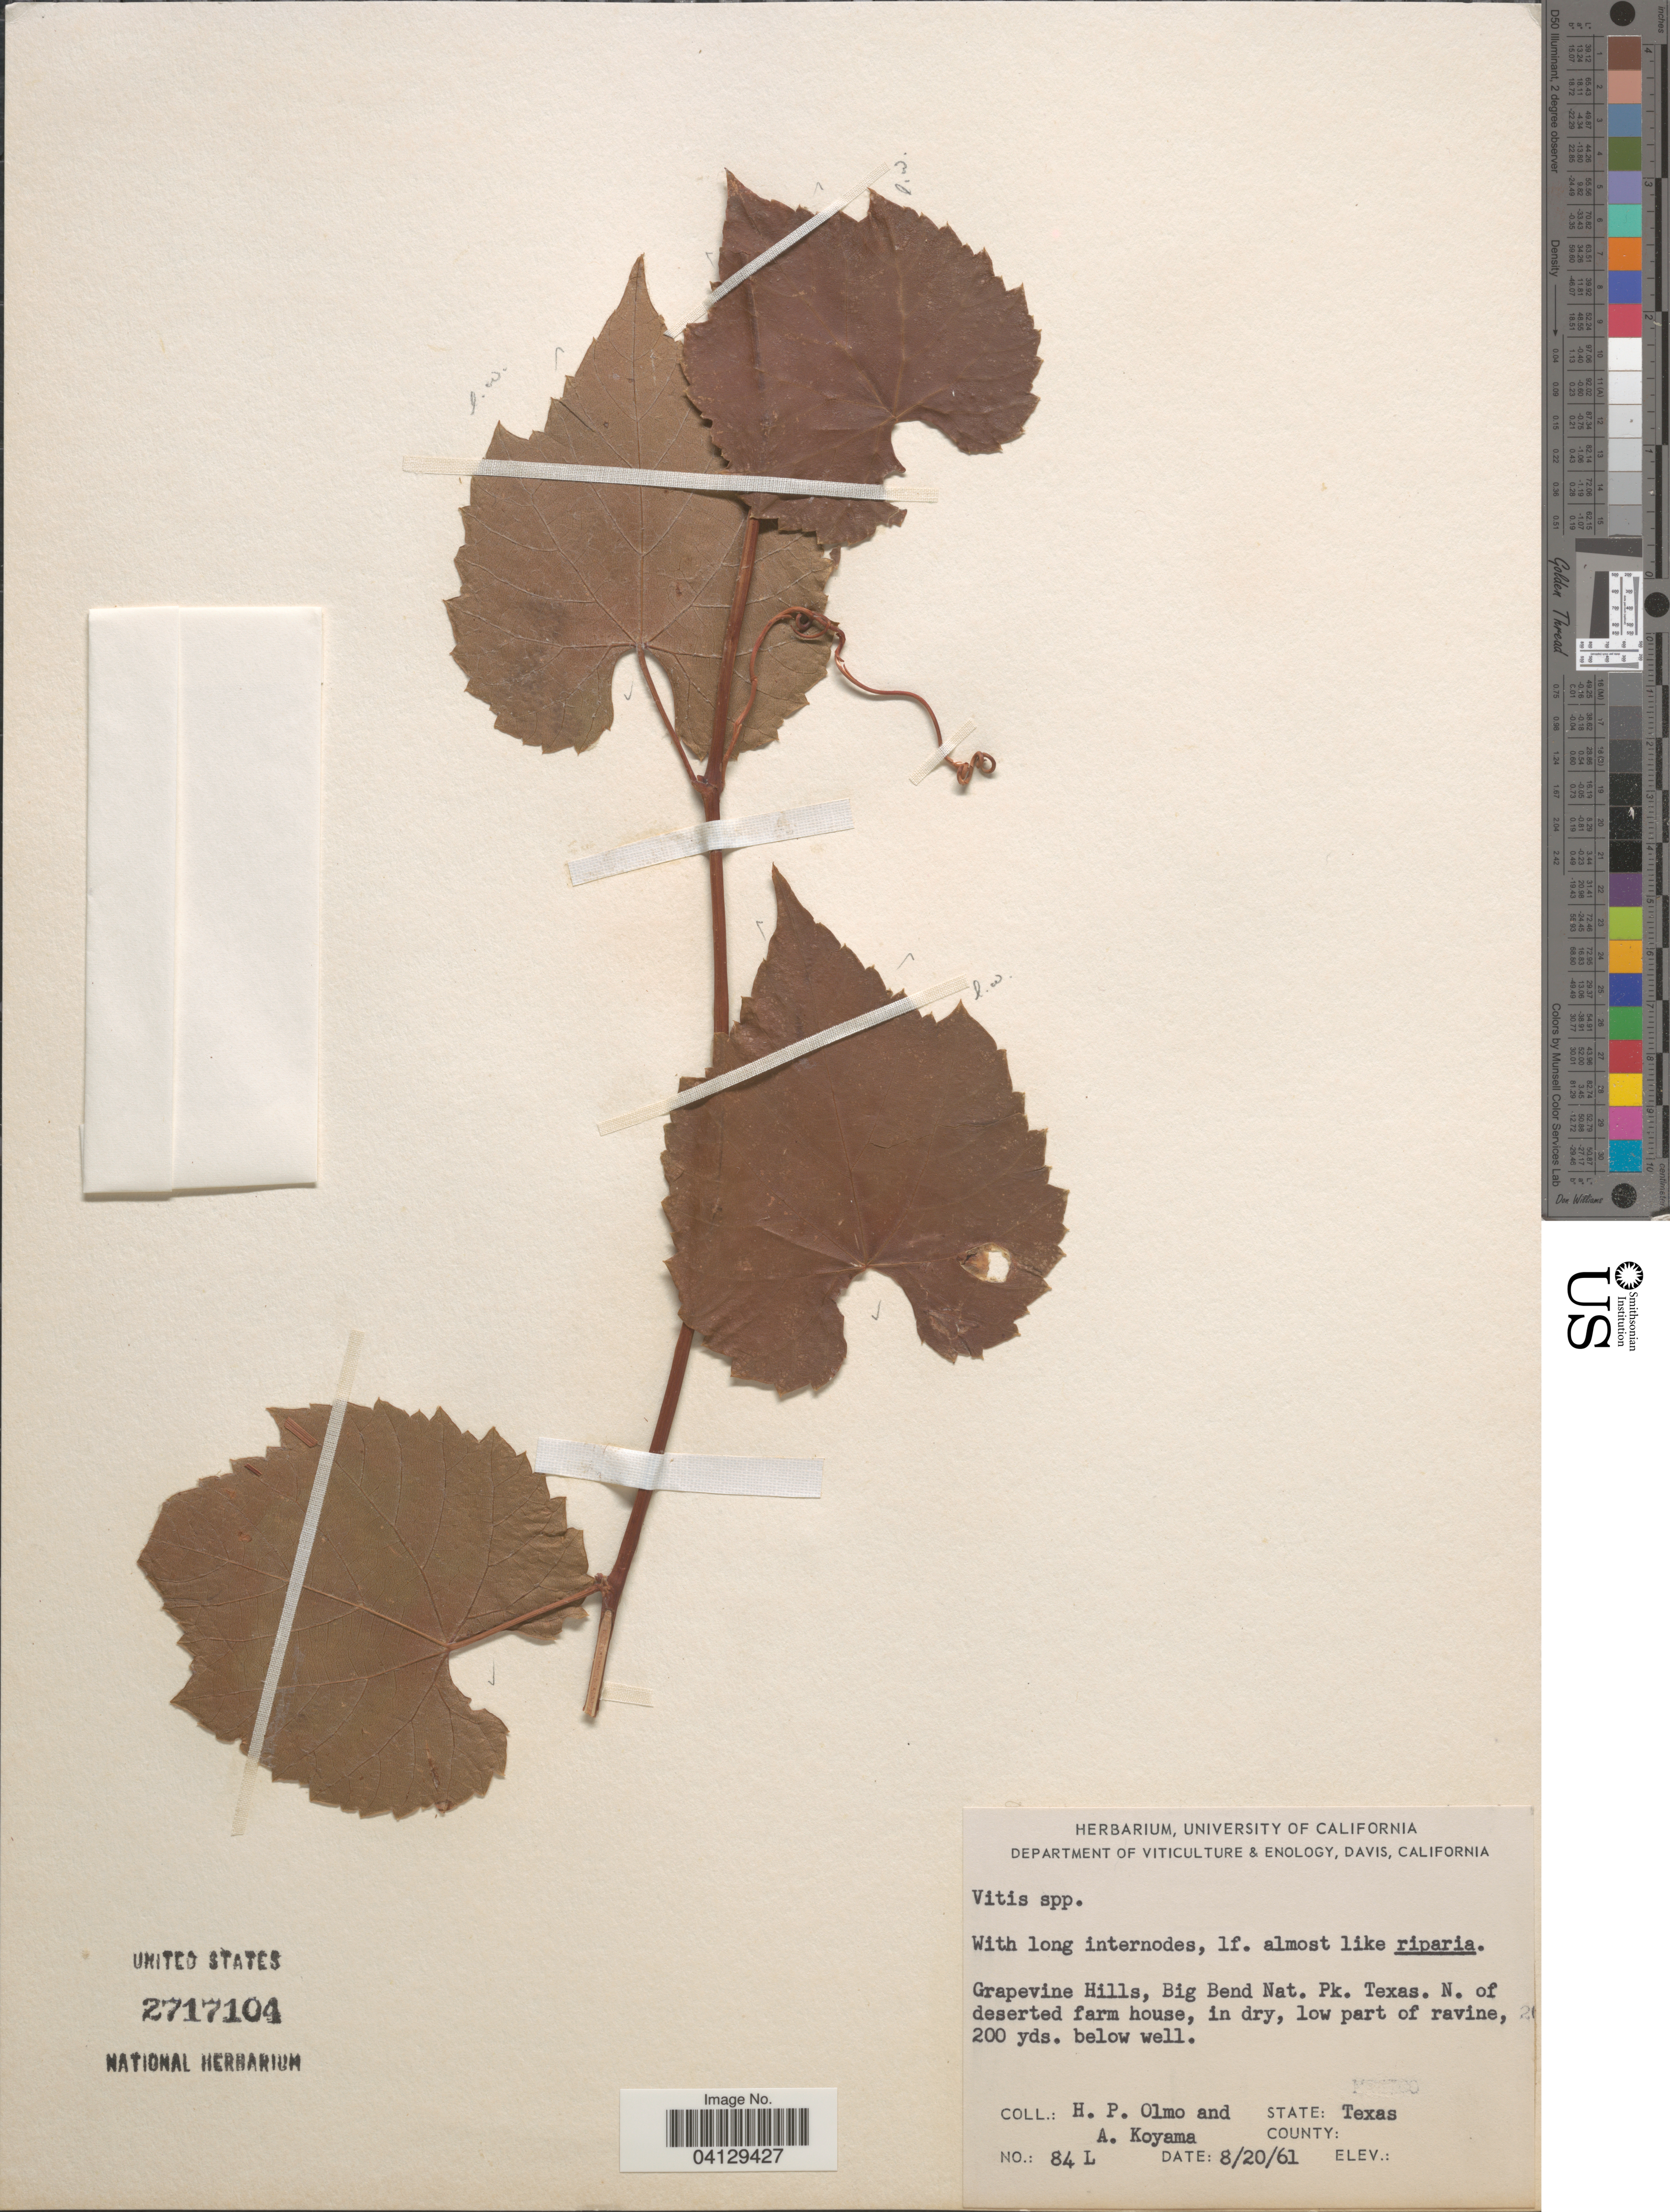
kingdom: Plantae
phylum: Tracheophyta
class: Magnoliopsida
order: Vitales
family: Vitaceae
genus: Vitis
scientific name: Vitis sp.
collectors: H. Olmo & A. Koyama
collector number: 84L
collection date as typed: Transcribed d/m/y: 20/8/61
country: United States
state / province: Texas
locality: Grapevine Hills, Big Bend Nat. Pk. N. of deserted farm house, in dry, low part of ravine, 200 yds. below well.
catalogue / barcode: US 2717104